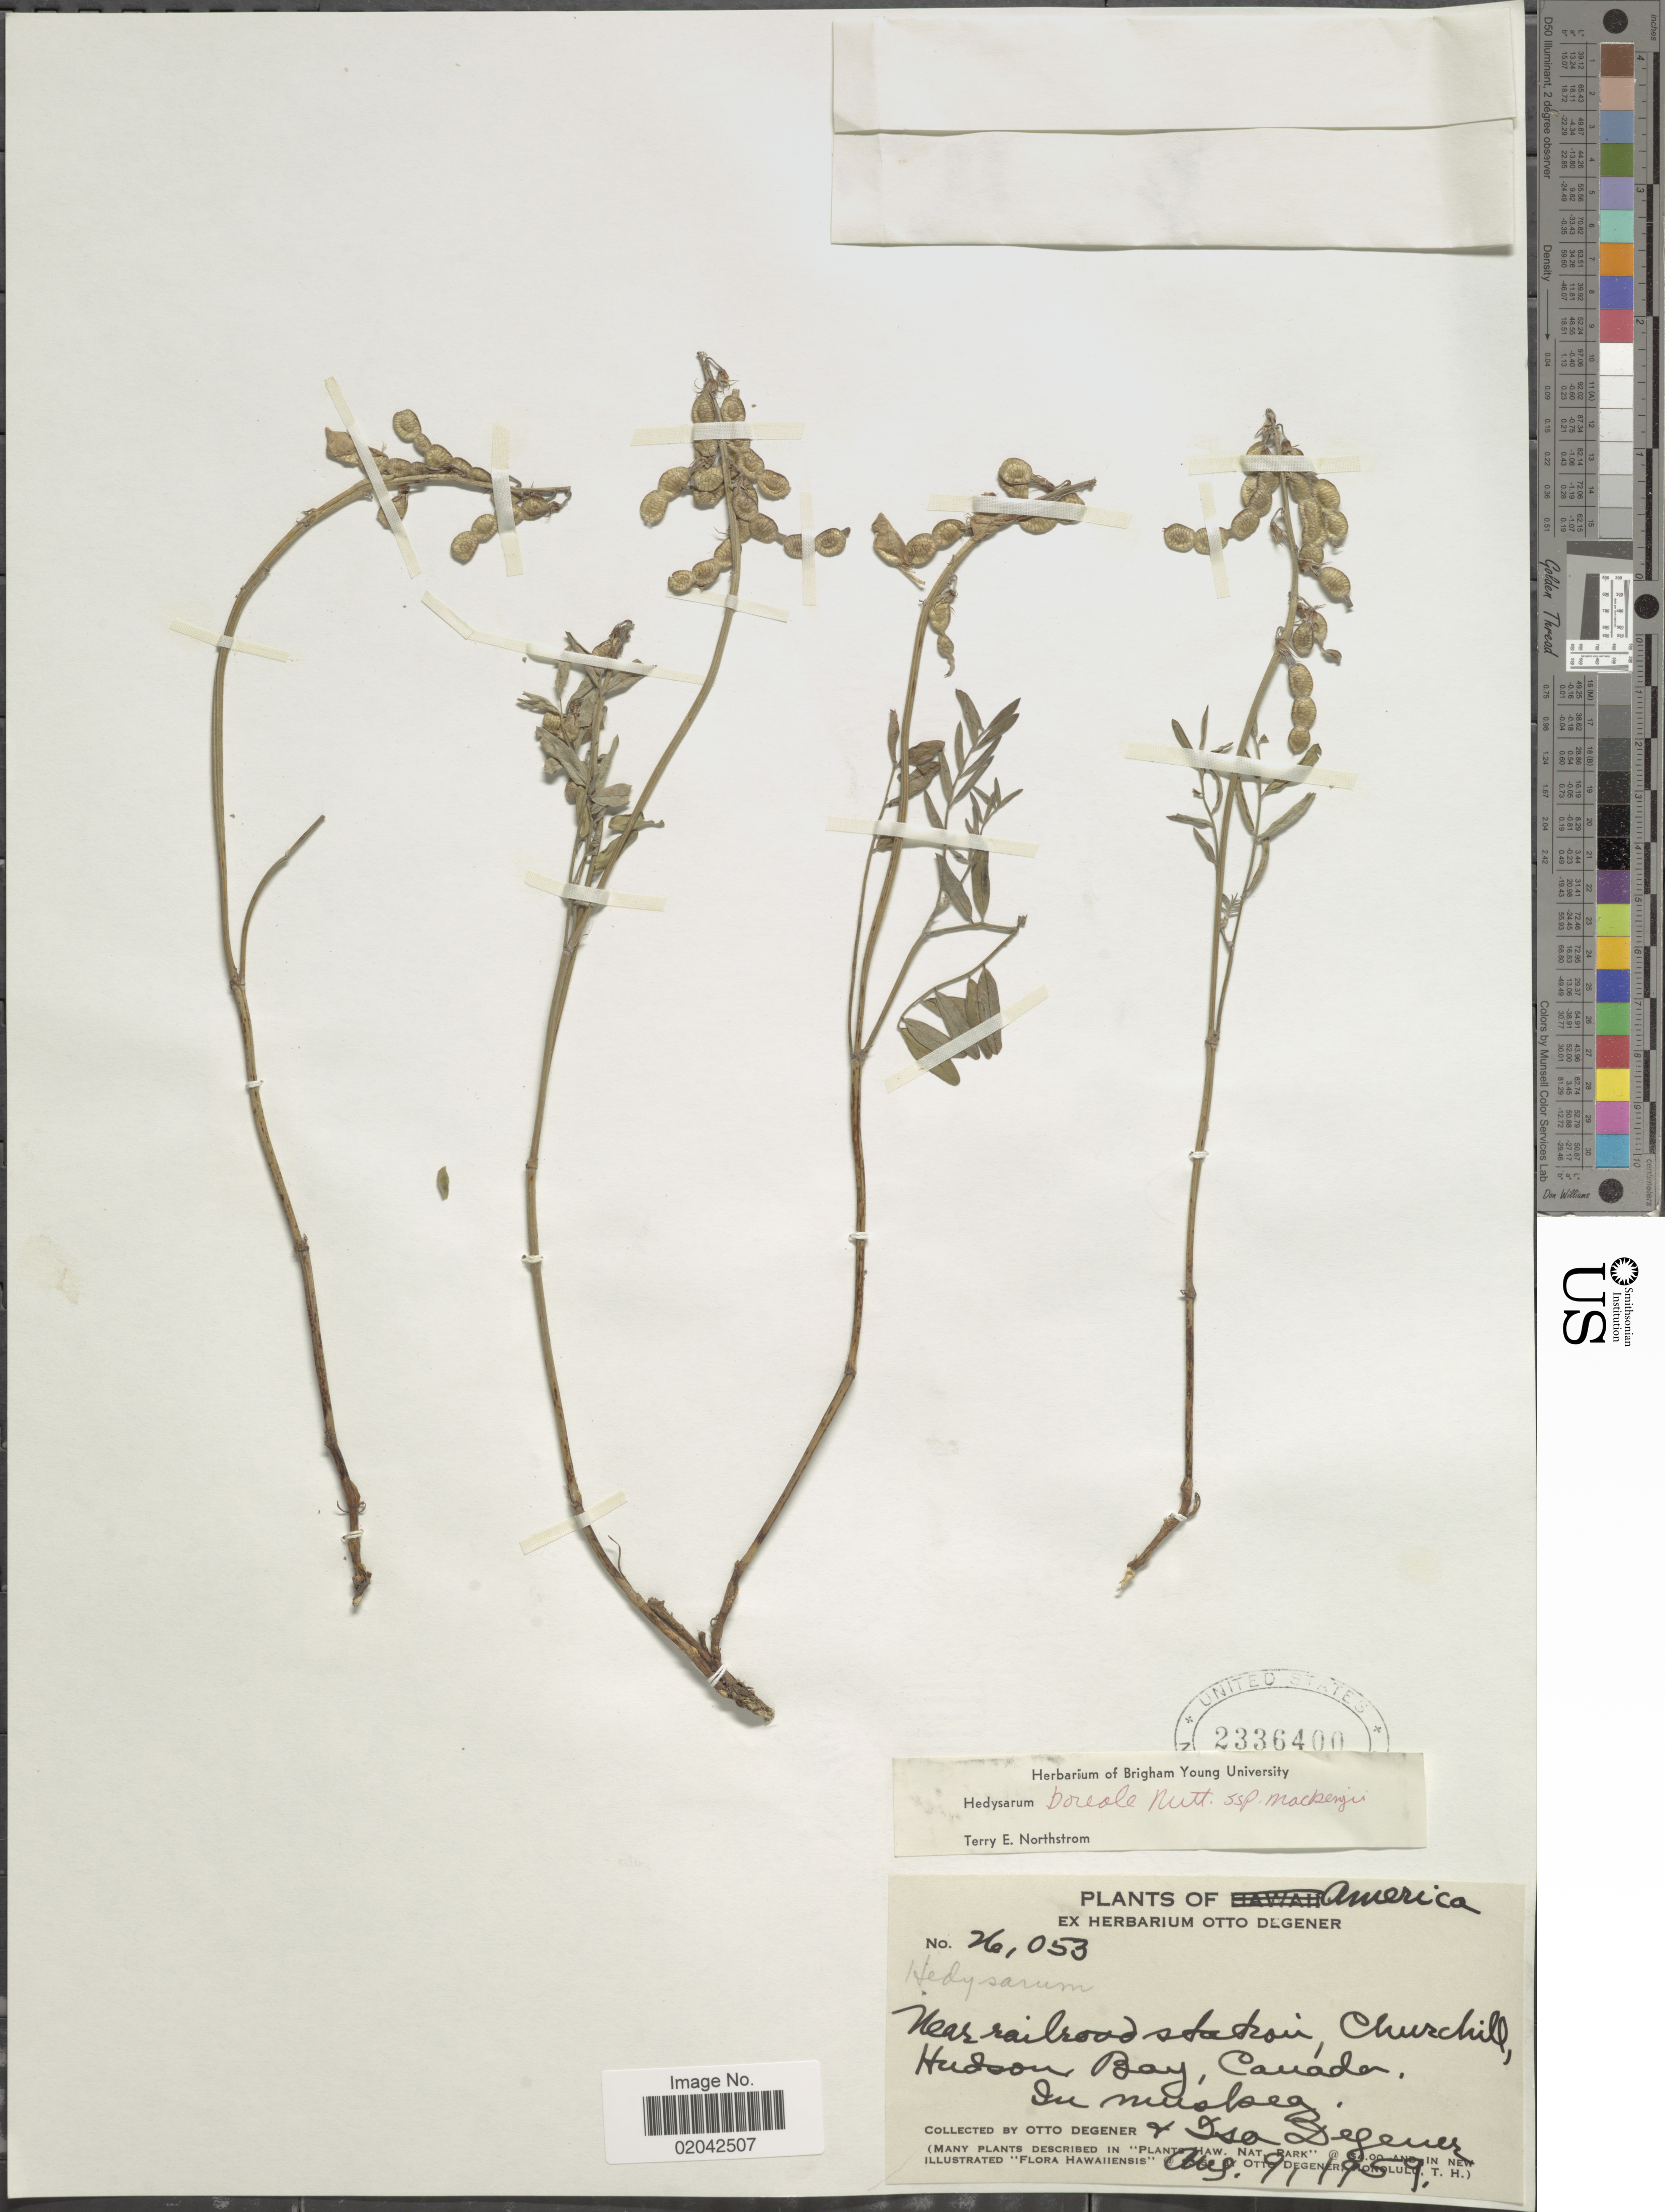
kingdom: Plantae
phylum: Tracheophyta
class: Magnoliopsida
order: Fabales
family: Fabaceae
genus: Hedysarum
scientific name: Hedysarum boreale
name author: Nutt.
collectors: O. Degener & I. Degener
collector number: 26053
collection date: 1959-08-09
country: Canada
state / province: Manitoba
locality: Near Railroad station, Churchill, Hudson Bay, in muskeg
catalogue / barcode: US 2336400